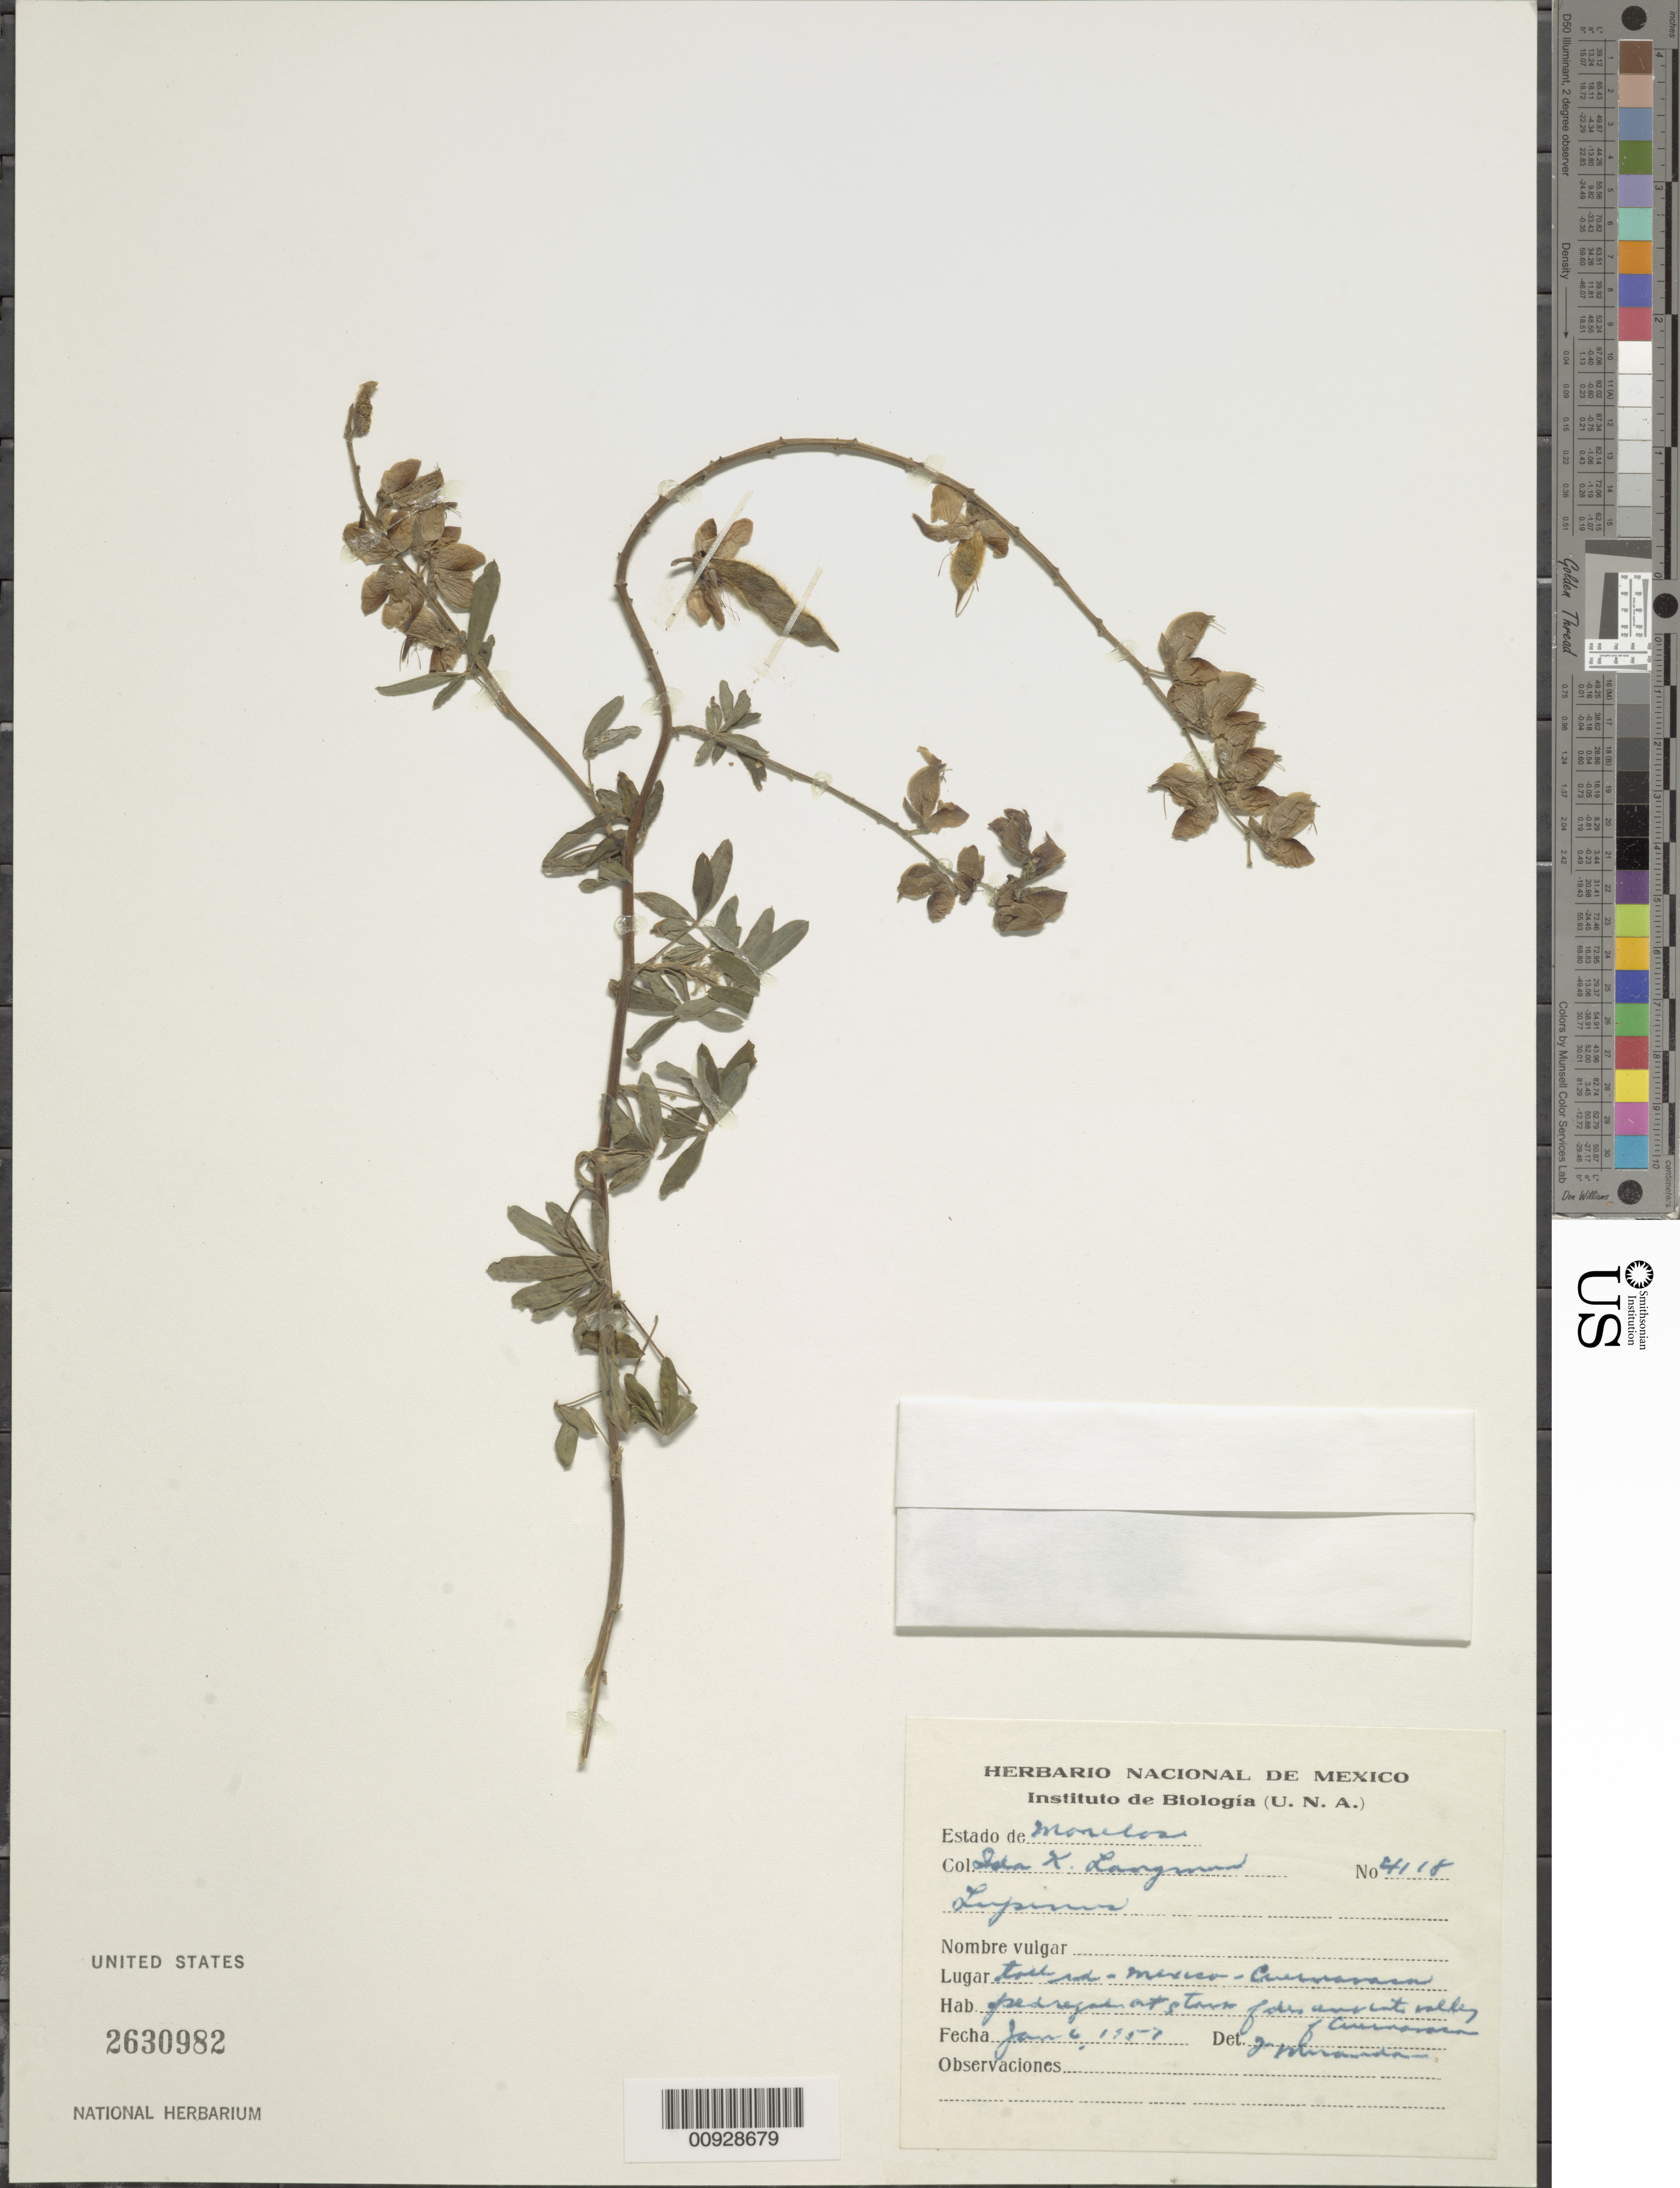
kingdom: Plantae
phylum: Tracheophyta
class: Magnoliopsida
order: Fabales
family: Fabaceae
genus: Lupinus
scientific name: Lupinus sp.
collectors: I. K. Langman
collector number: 4118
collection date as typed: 06 Jan 1957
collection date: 1957-01-06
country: Mexico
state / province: Morelos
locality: Toll rd. Mexico-Cuernavaca.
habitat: Pedregal at stream [illegible] and into valley of Cuernavaca.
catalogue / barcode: US 2630982